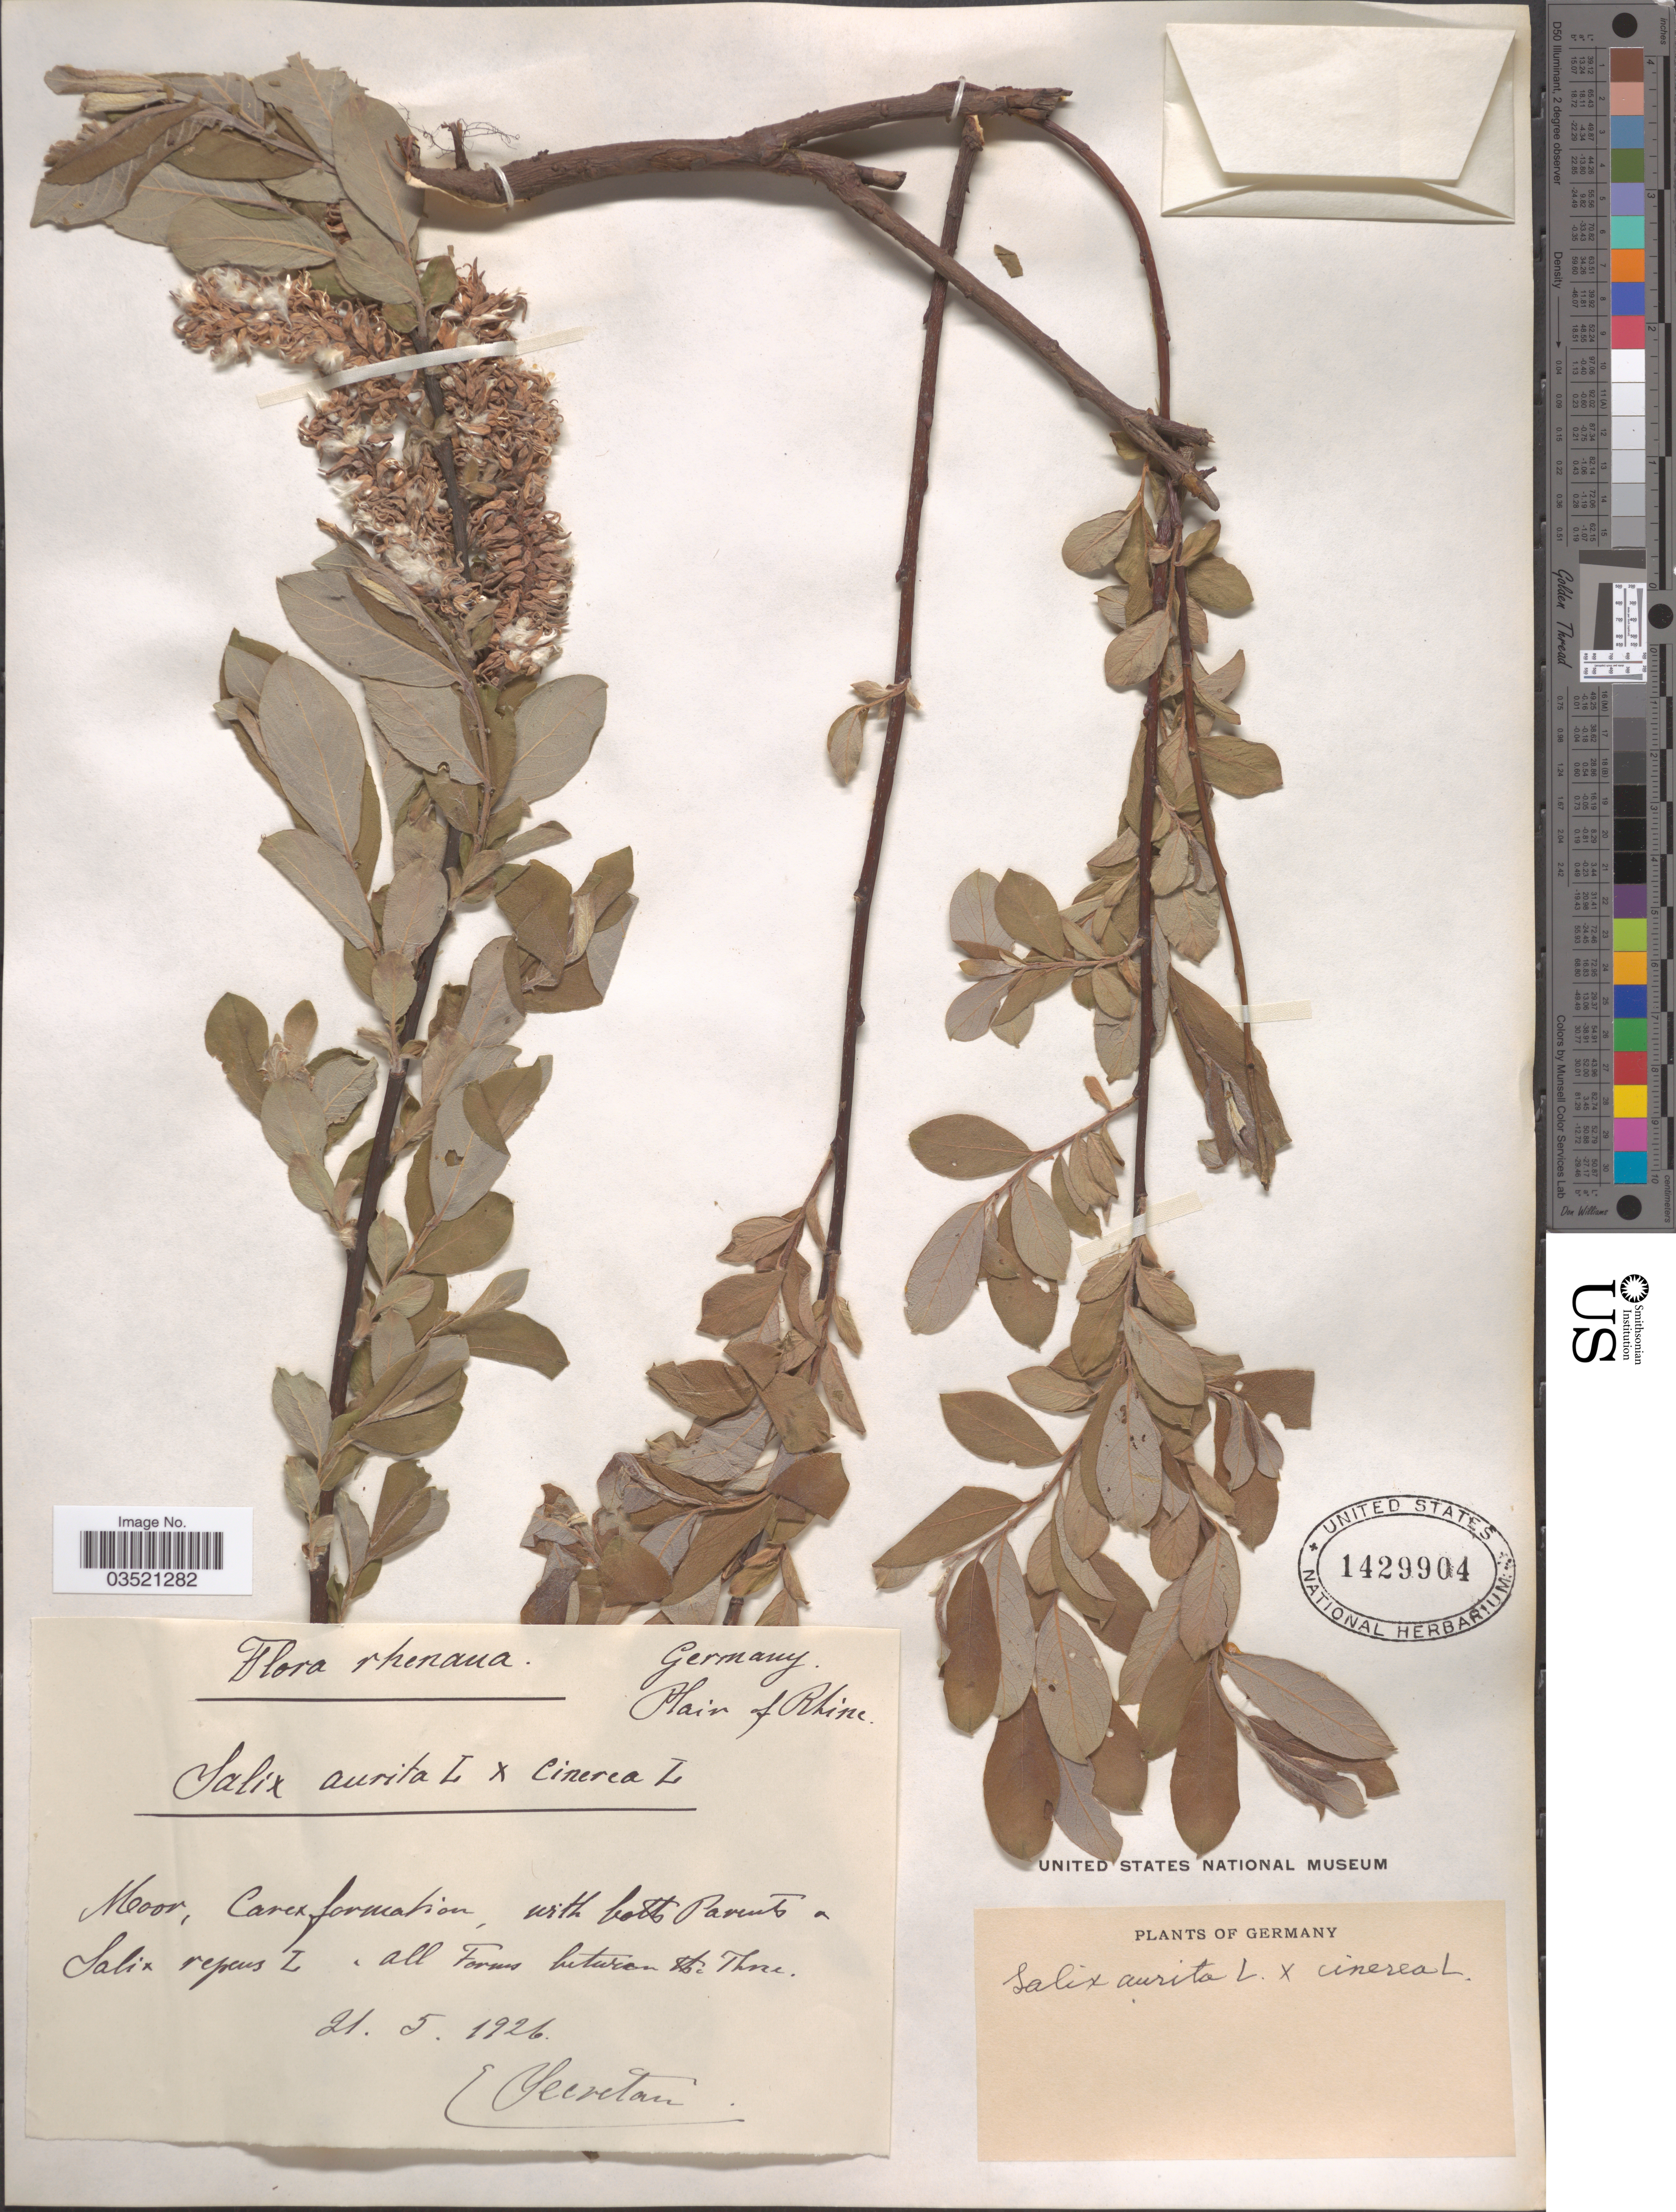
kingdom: Plantae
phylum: Tracheophyta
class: Magnoliopsida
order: Malpighiales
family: Salicaceae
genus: Salix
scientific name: Salix aurita x S. cinerea L.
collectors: -. Secretan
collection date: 1926-05-21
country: Germany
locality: Plain of Rhine.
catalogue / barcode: US 1429904